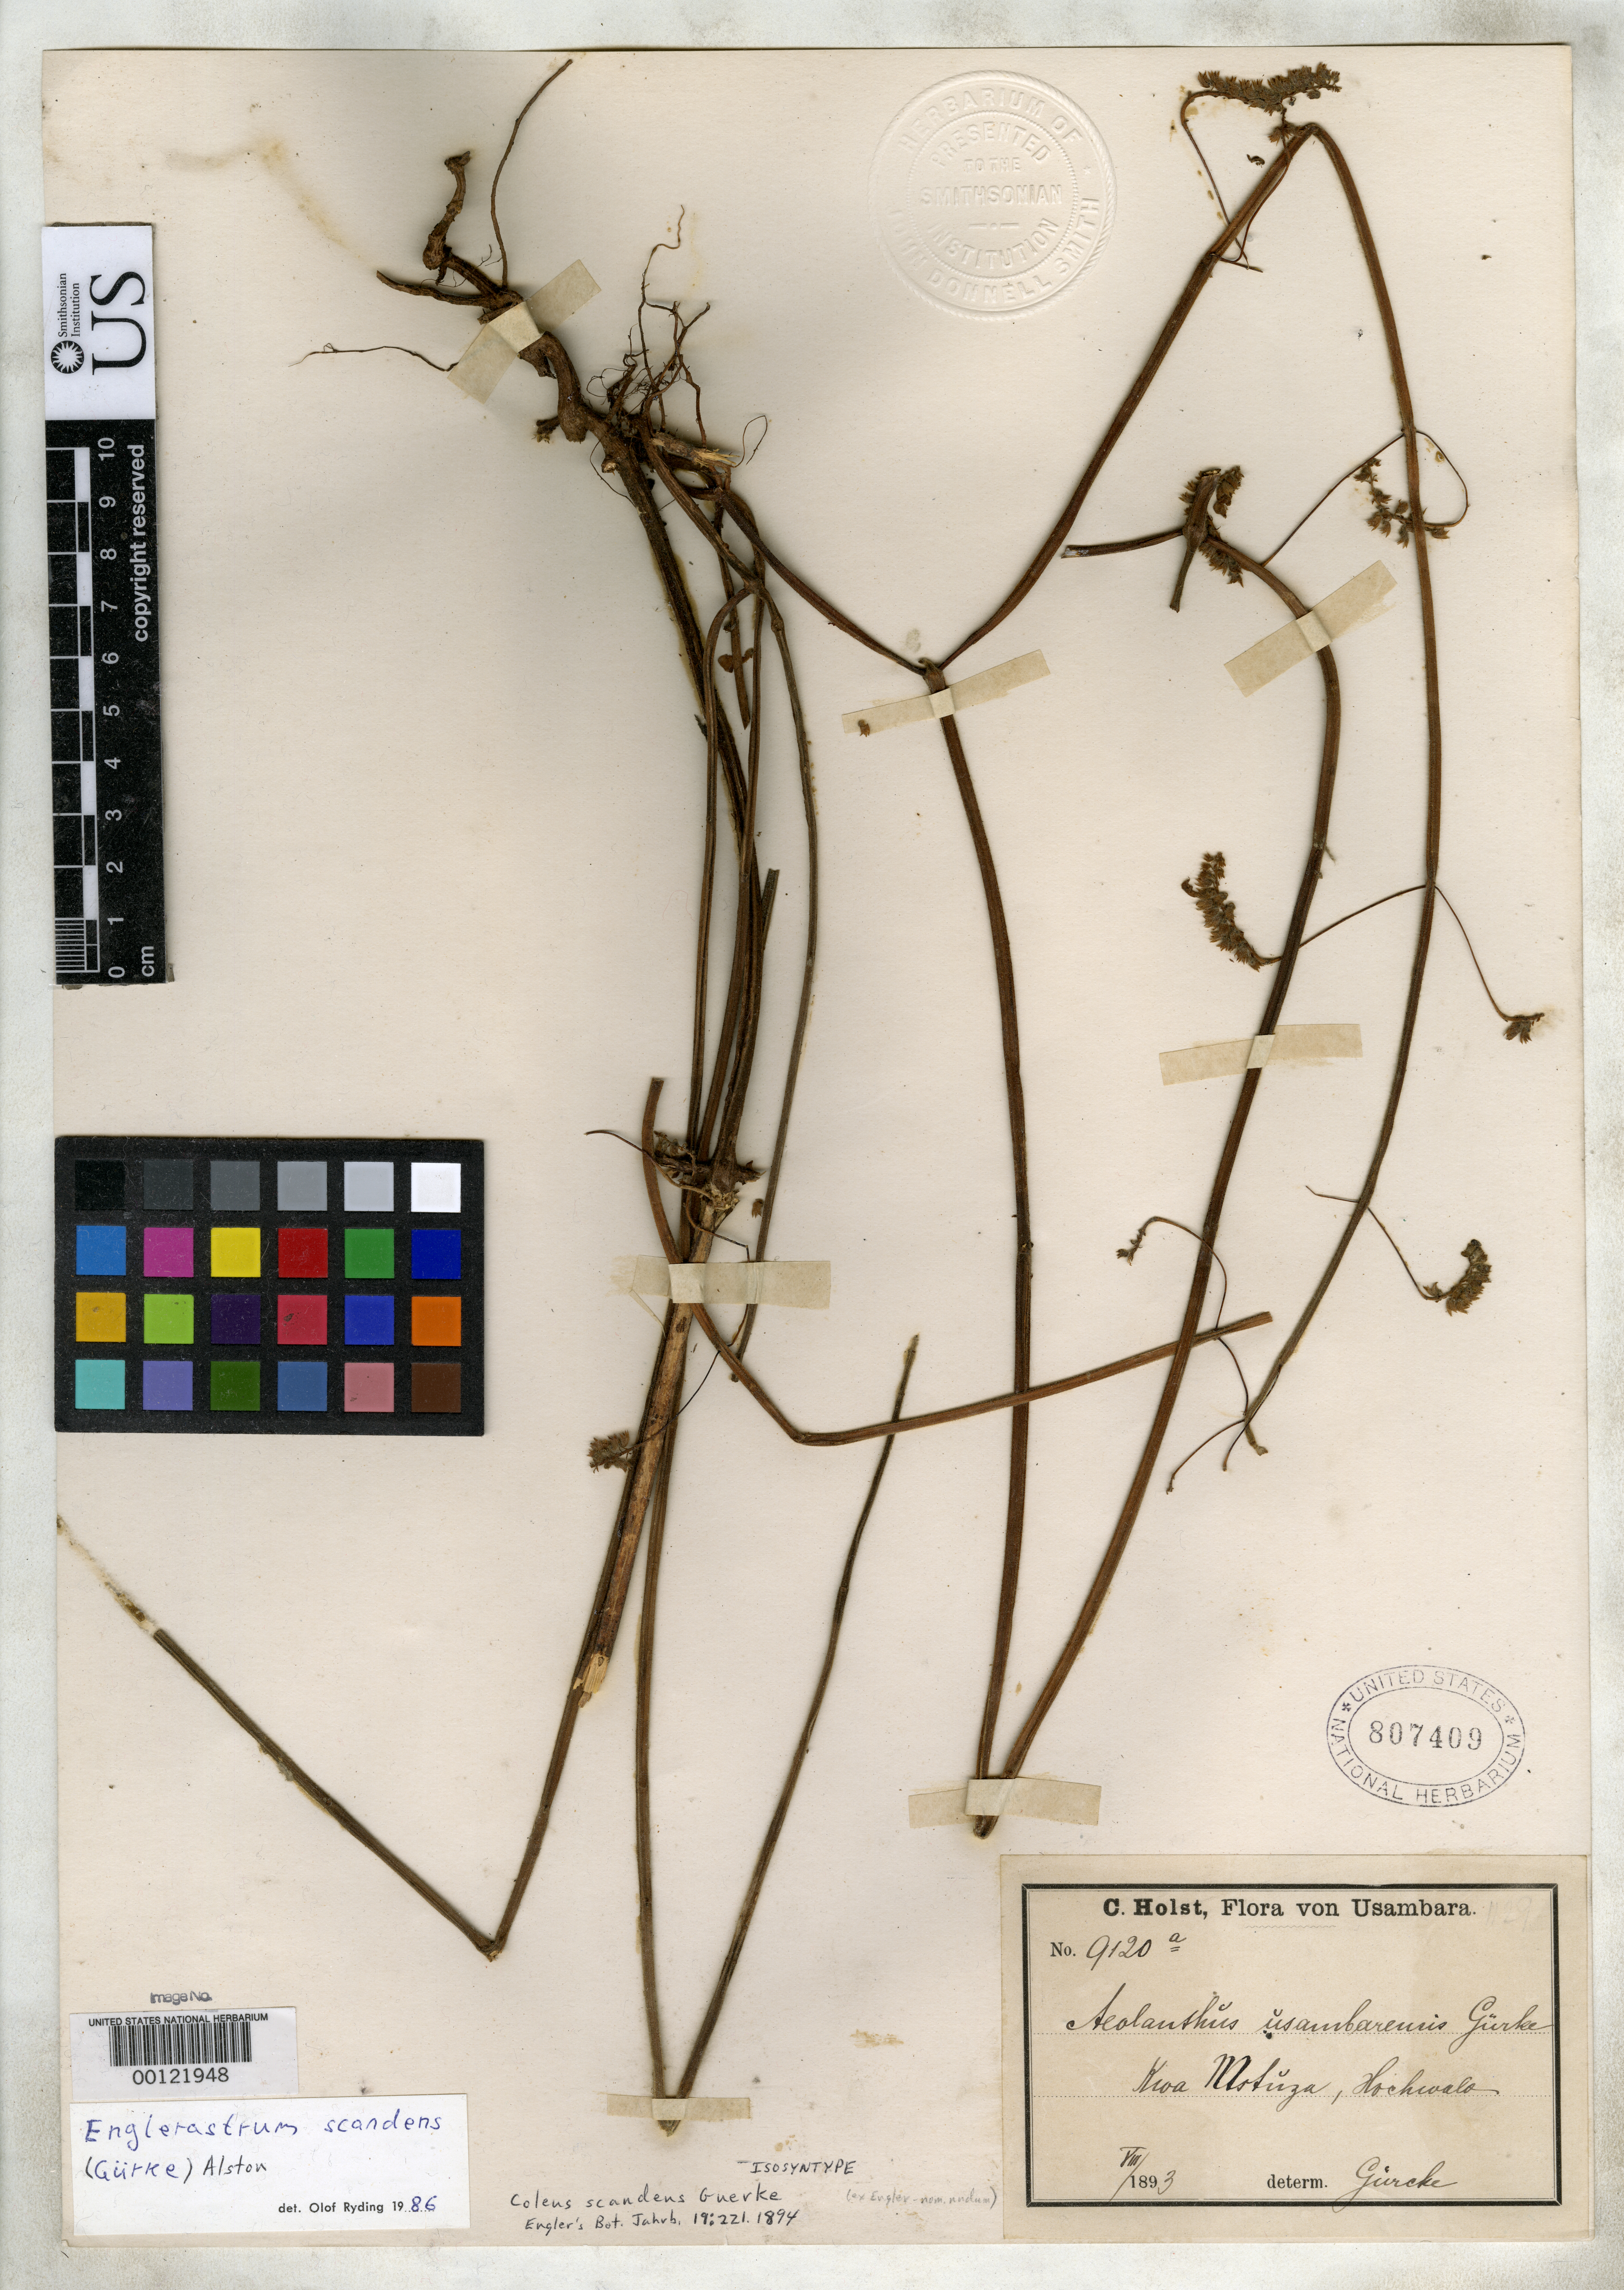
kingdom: Plantae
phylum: Tracheophyta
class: Magnoliopsida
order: Lamiales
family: Lamiaceae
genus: Coleus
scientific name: Coleus scandens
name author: Gürke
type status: Isosyntype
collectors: C. Hulst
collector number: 9120a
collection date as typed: Aug 1893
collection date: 1893-08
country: Kenya / Tanzania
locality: Usambara, near Kwa Mshusa.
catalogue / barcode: US 807409